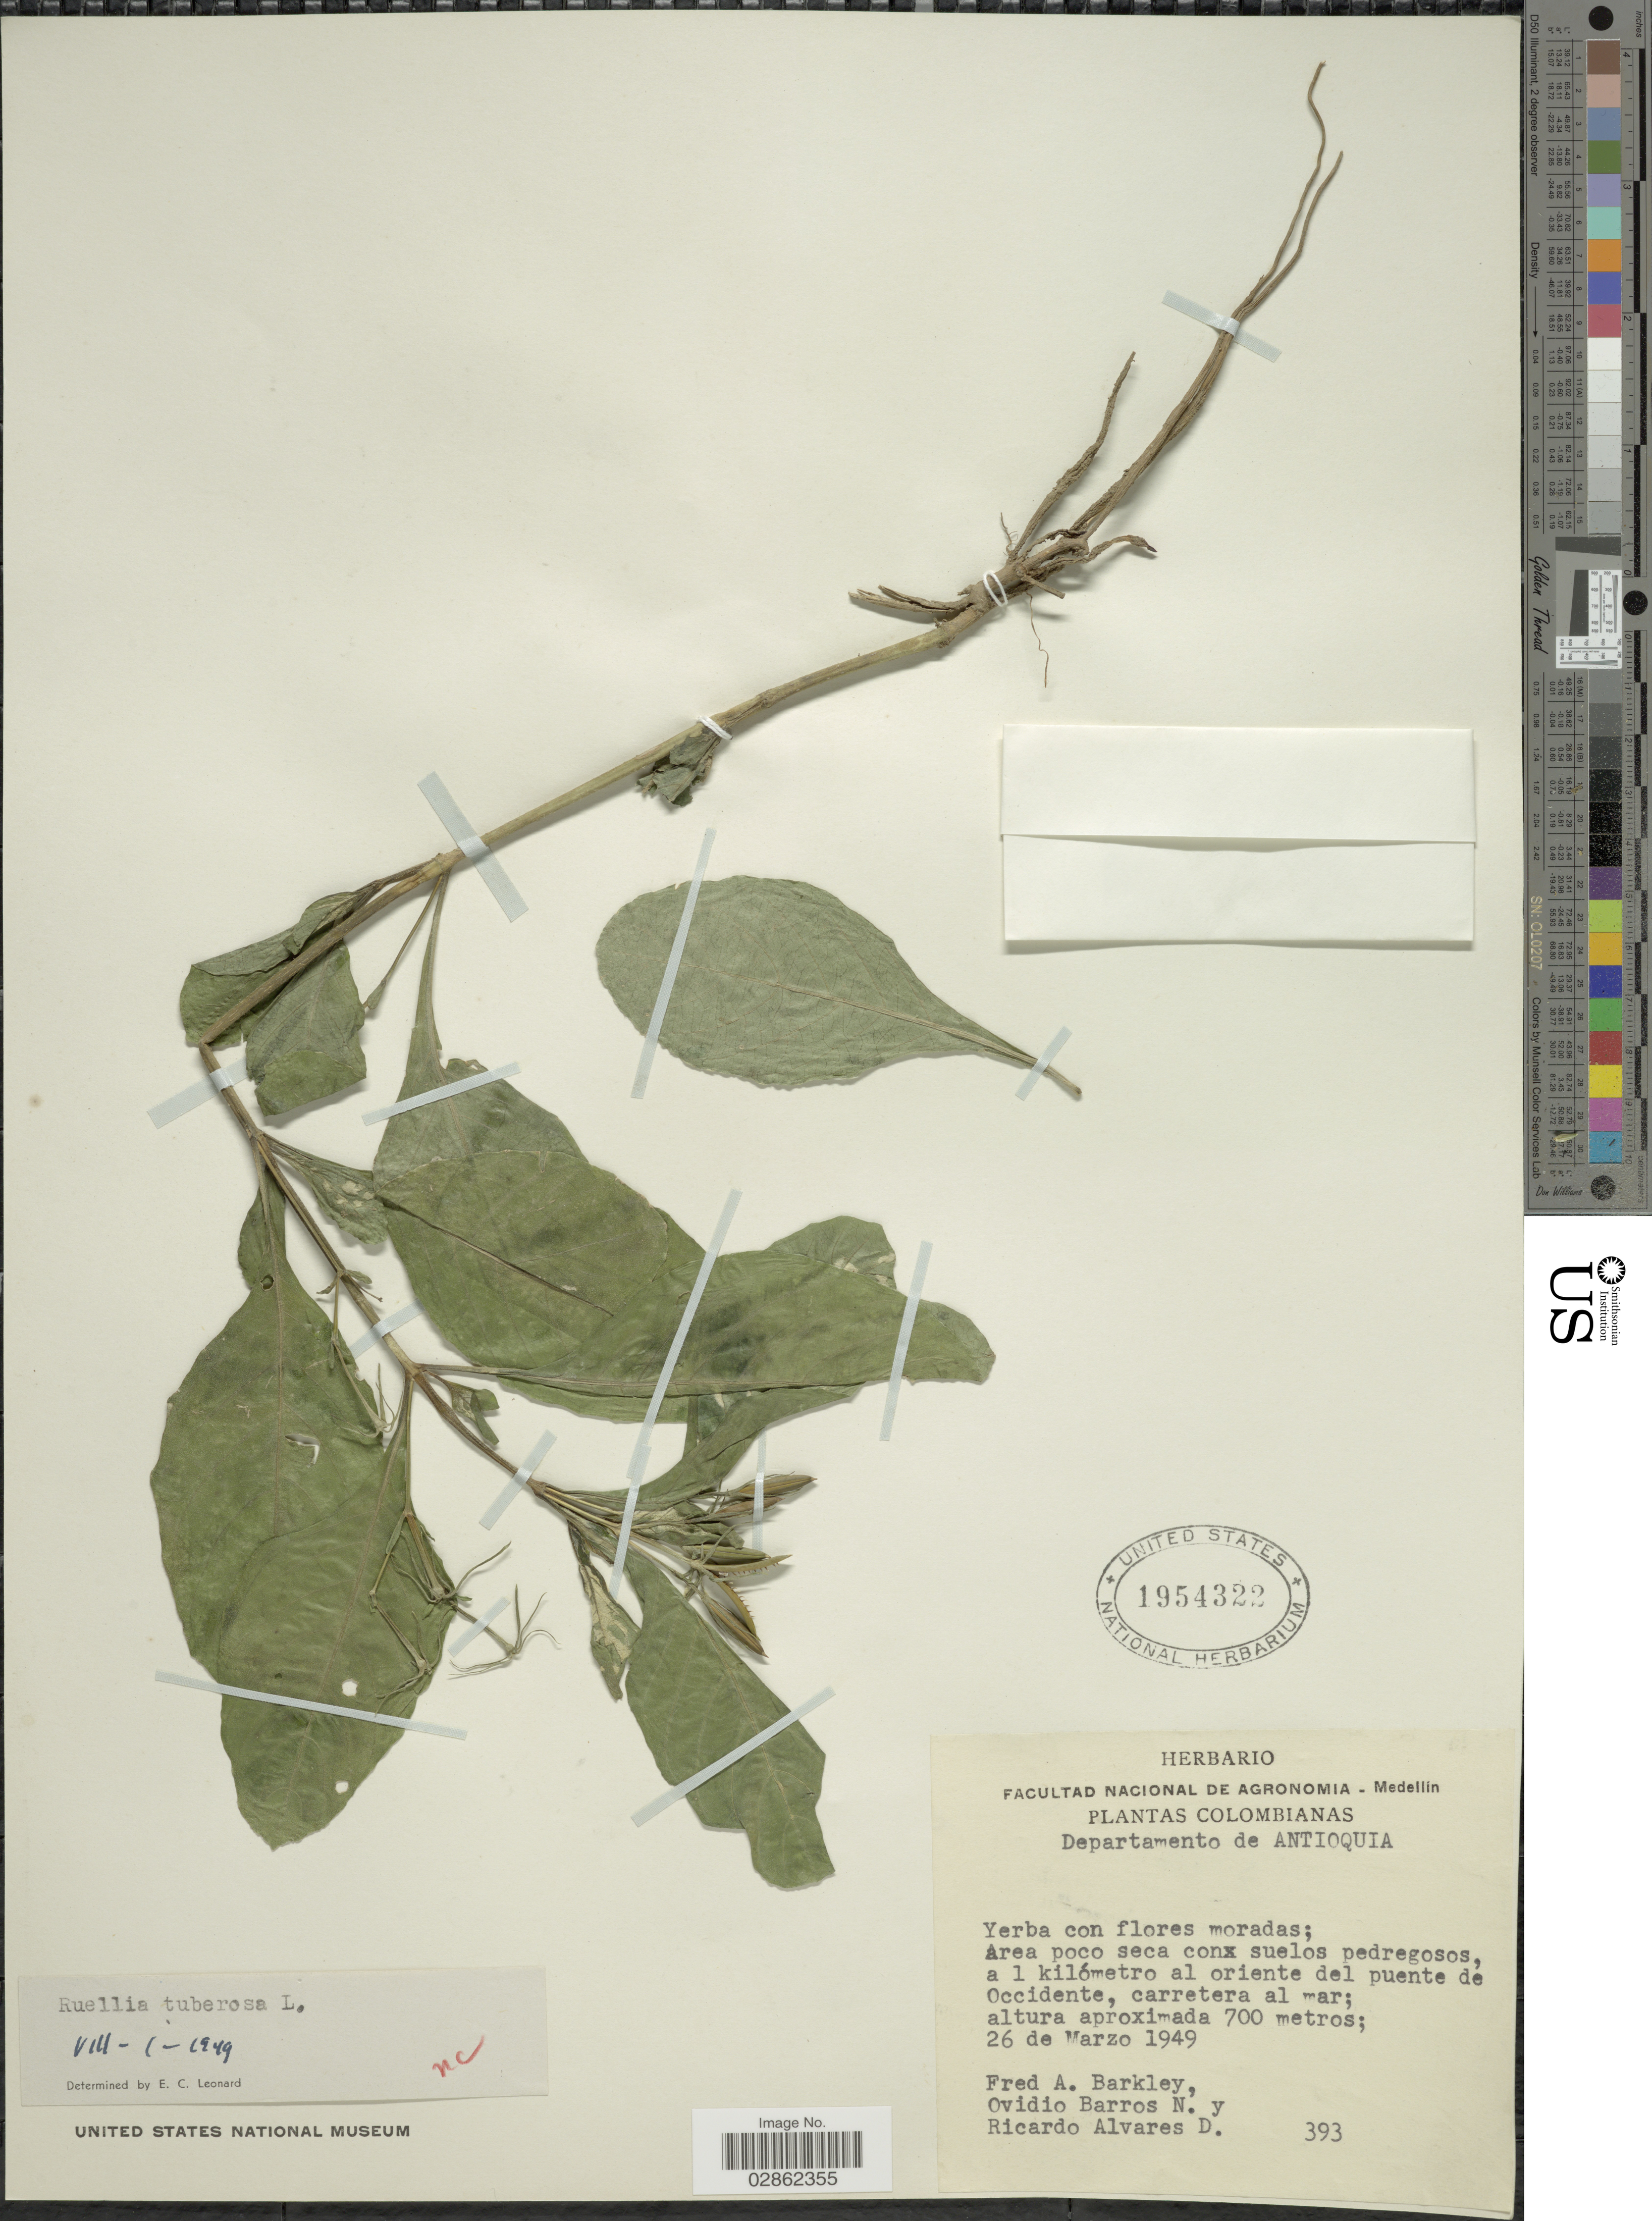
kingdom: Plantae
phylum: Tracheophyta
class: Magnoliopsida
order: Lamiales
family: Acanthaceae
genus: Ruellia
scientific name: Ruellia tuberosa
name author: L.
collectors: F. A. Barkley, O. Barros & R. Alvares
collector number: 393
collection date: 1949-03-26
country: Colombia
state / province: Antioquia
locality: Departamento de Antioquia. A 1 kilómetro al oriente del puehte de Occidente, carretera al mar.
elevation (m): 700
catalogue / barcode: US 1954322